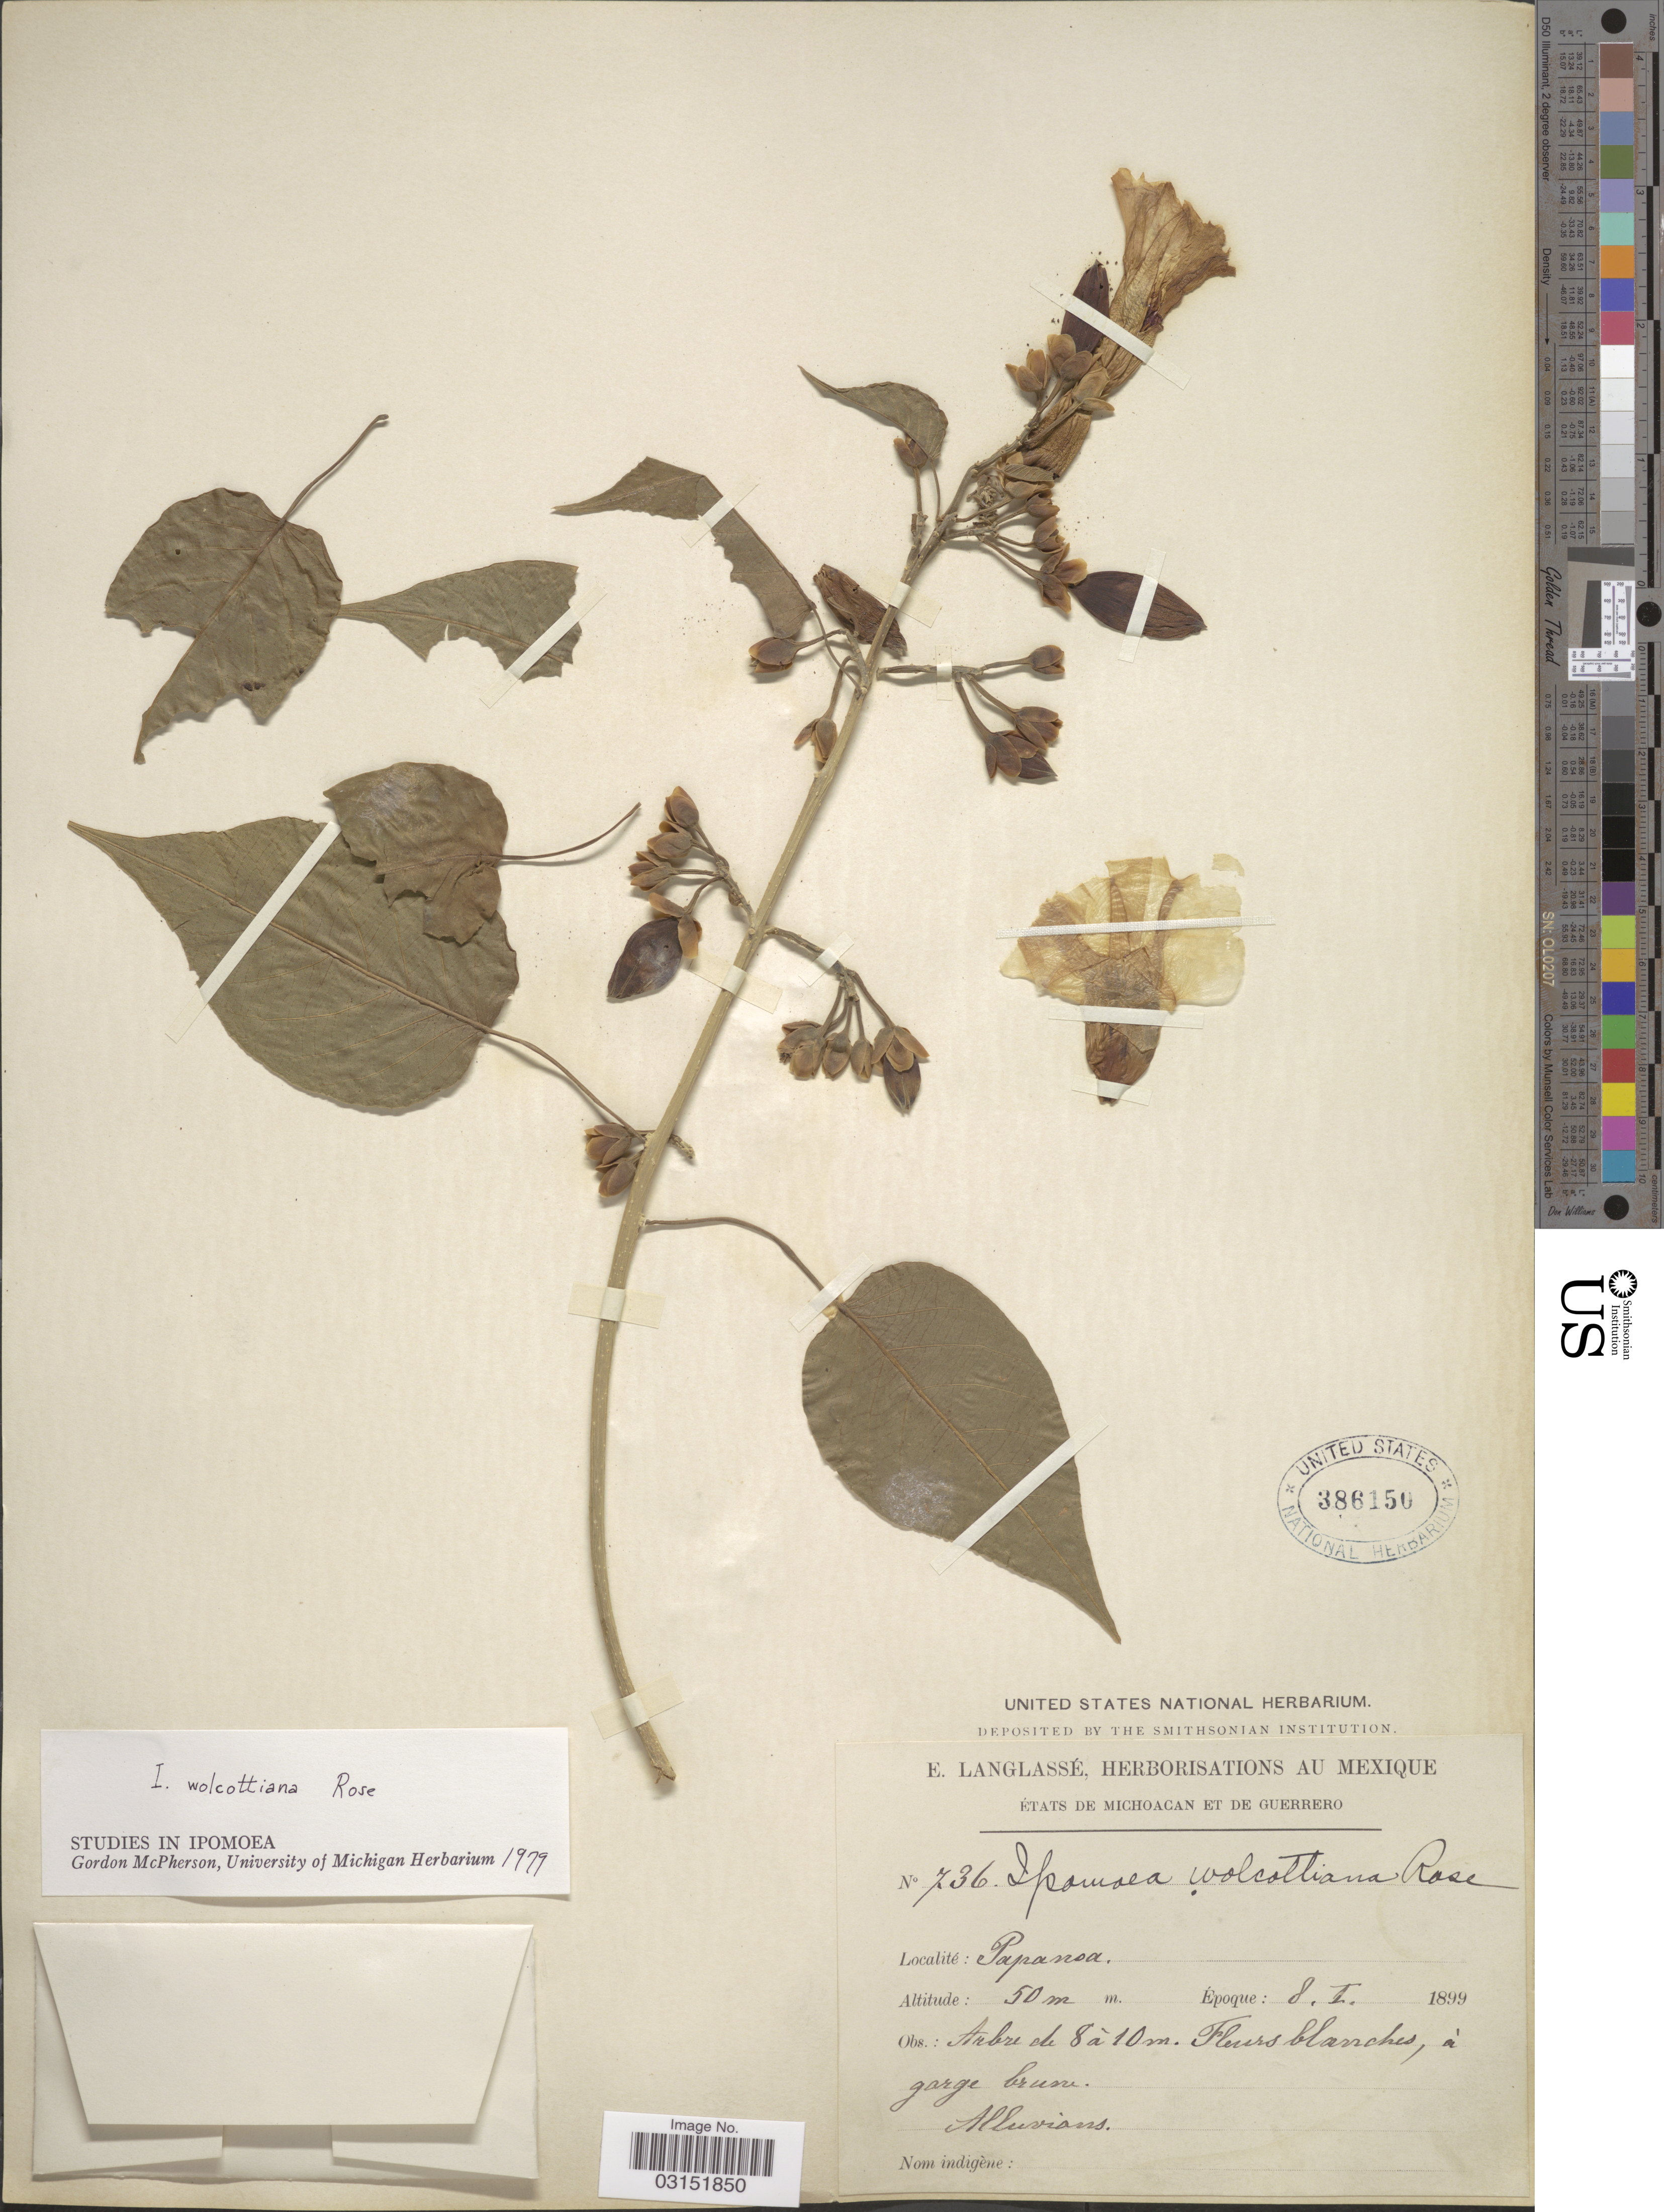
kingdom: Plantae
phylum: Tracheophyta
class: Magnoliopsida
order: Solanales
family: Convolvulaceae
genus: Ipomoea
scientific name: Ipomoea wolcottiana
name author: Rose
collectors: E. Langlassé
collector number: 736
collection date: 1899-01-08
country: Mexico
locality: États de Michoacan et de Guerrero. Papanoa.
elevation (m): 50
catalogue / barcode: US 386150